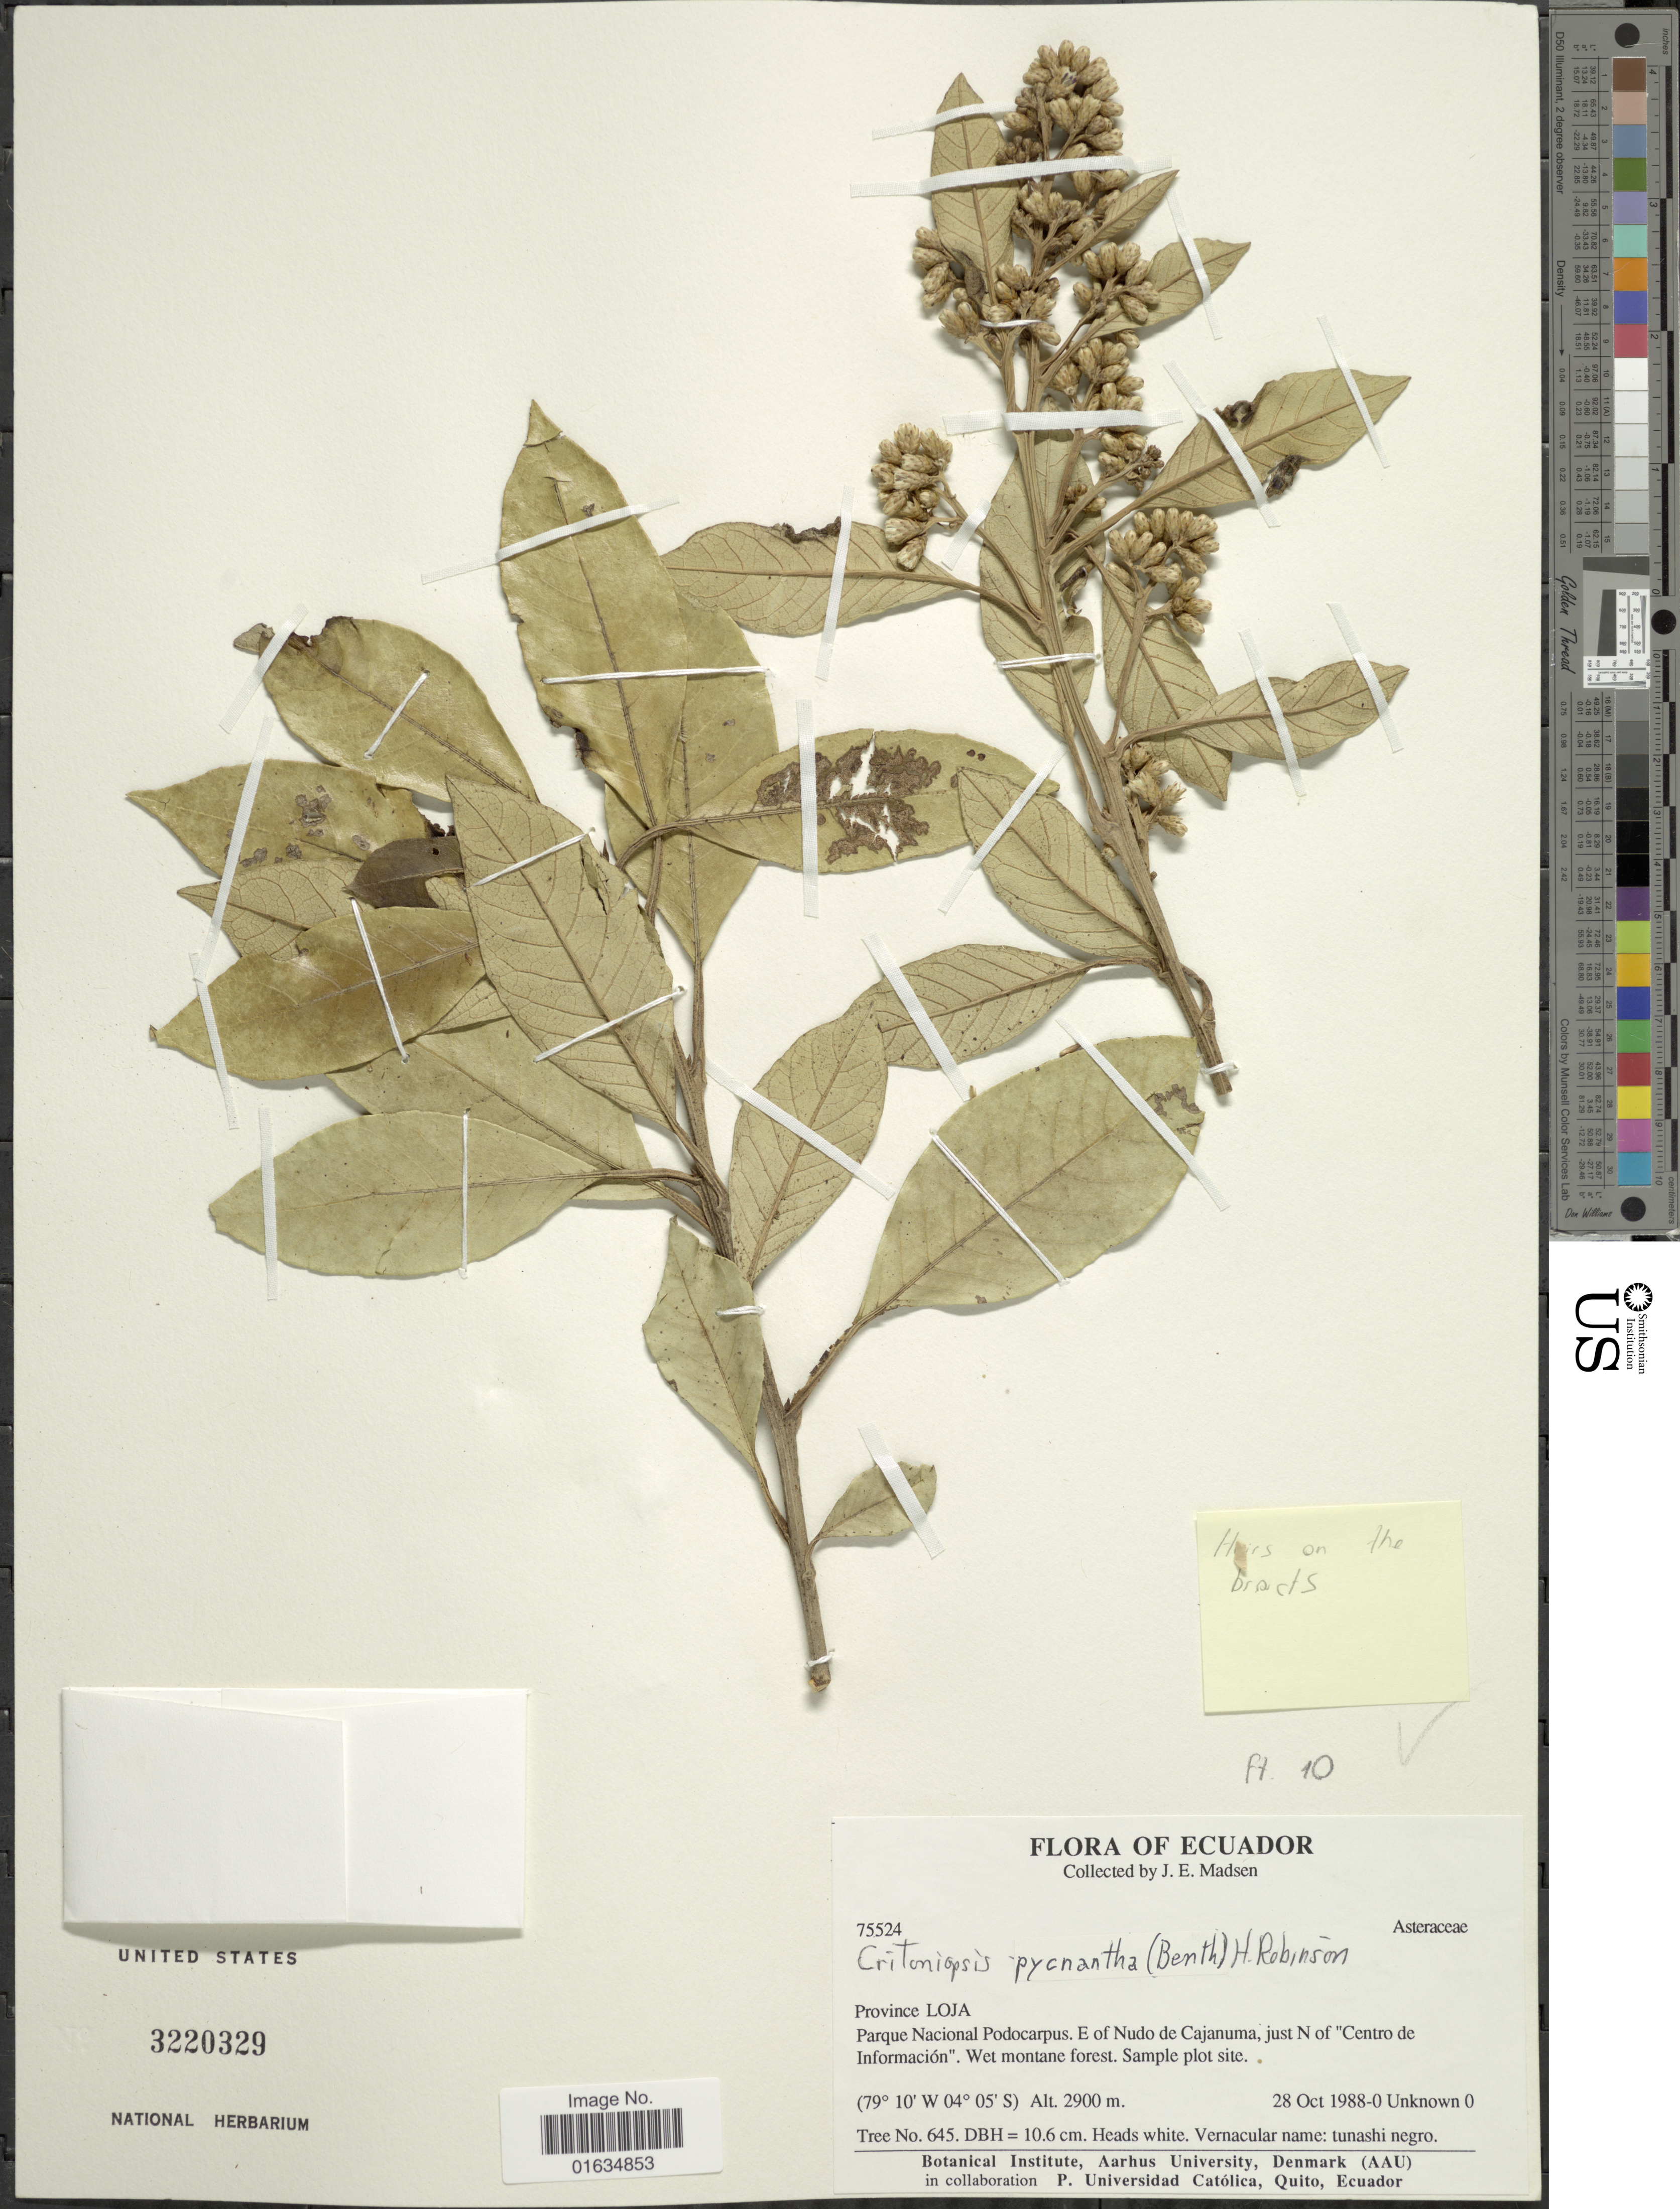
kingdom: Plantae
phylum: Tracheophyta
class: Magnoliopsida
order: Asterales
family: Asteraceae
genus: Critoniopsis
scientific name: Critoniopsis persetosa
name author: Haro-C. & H. Rob.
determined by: Ávila C., Fabio Andrés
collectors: J. E. Madsen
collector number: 75524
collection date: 1988-10-28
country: Ecuador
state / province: Loja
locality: Province Loja, Parque Nacional Podocarpus, E of Nudo de Cajanuma just N of Centro de Informacion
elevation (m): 2900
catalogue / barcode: US 3220329